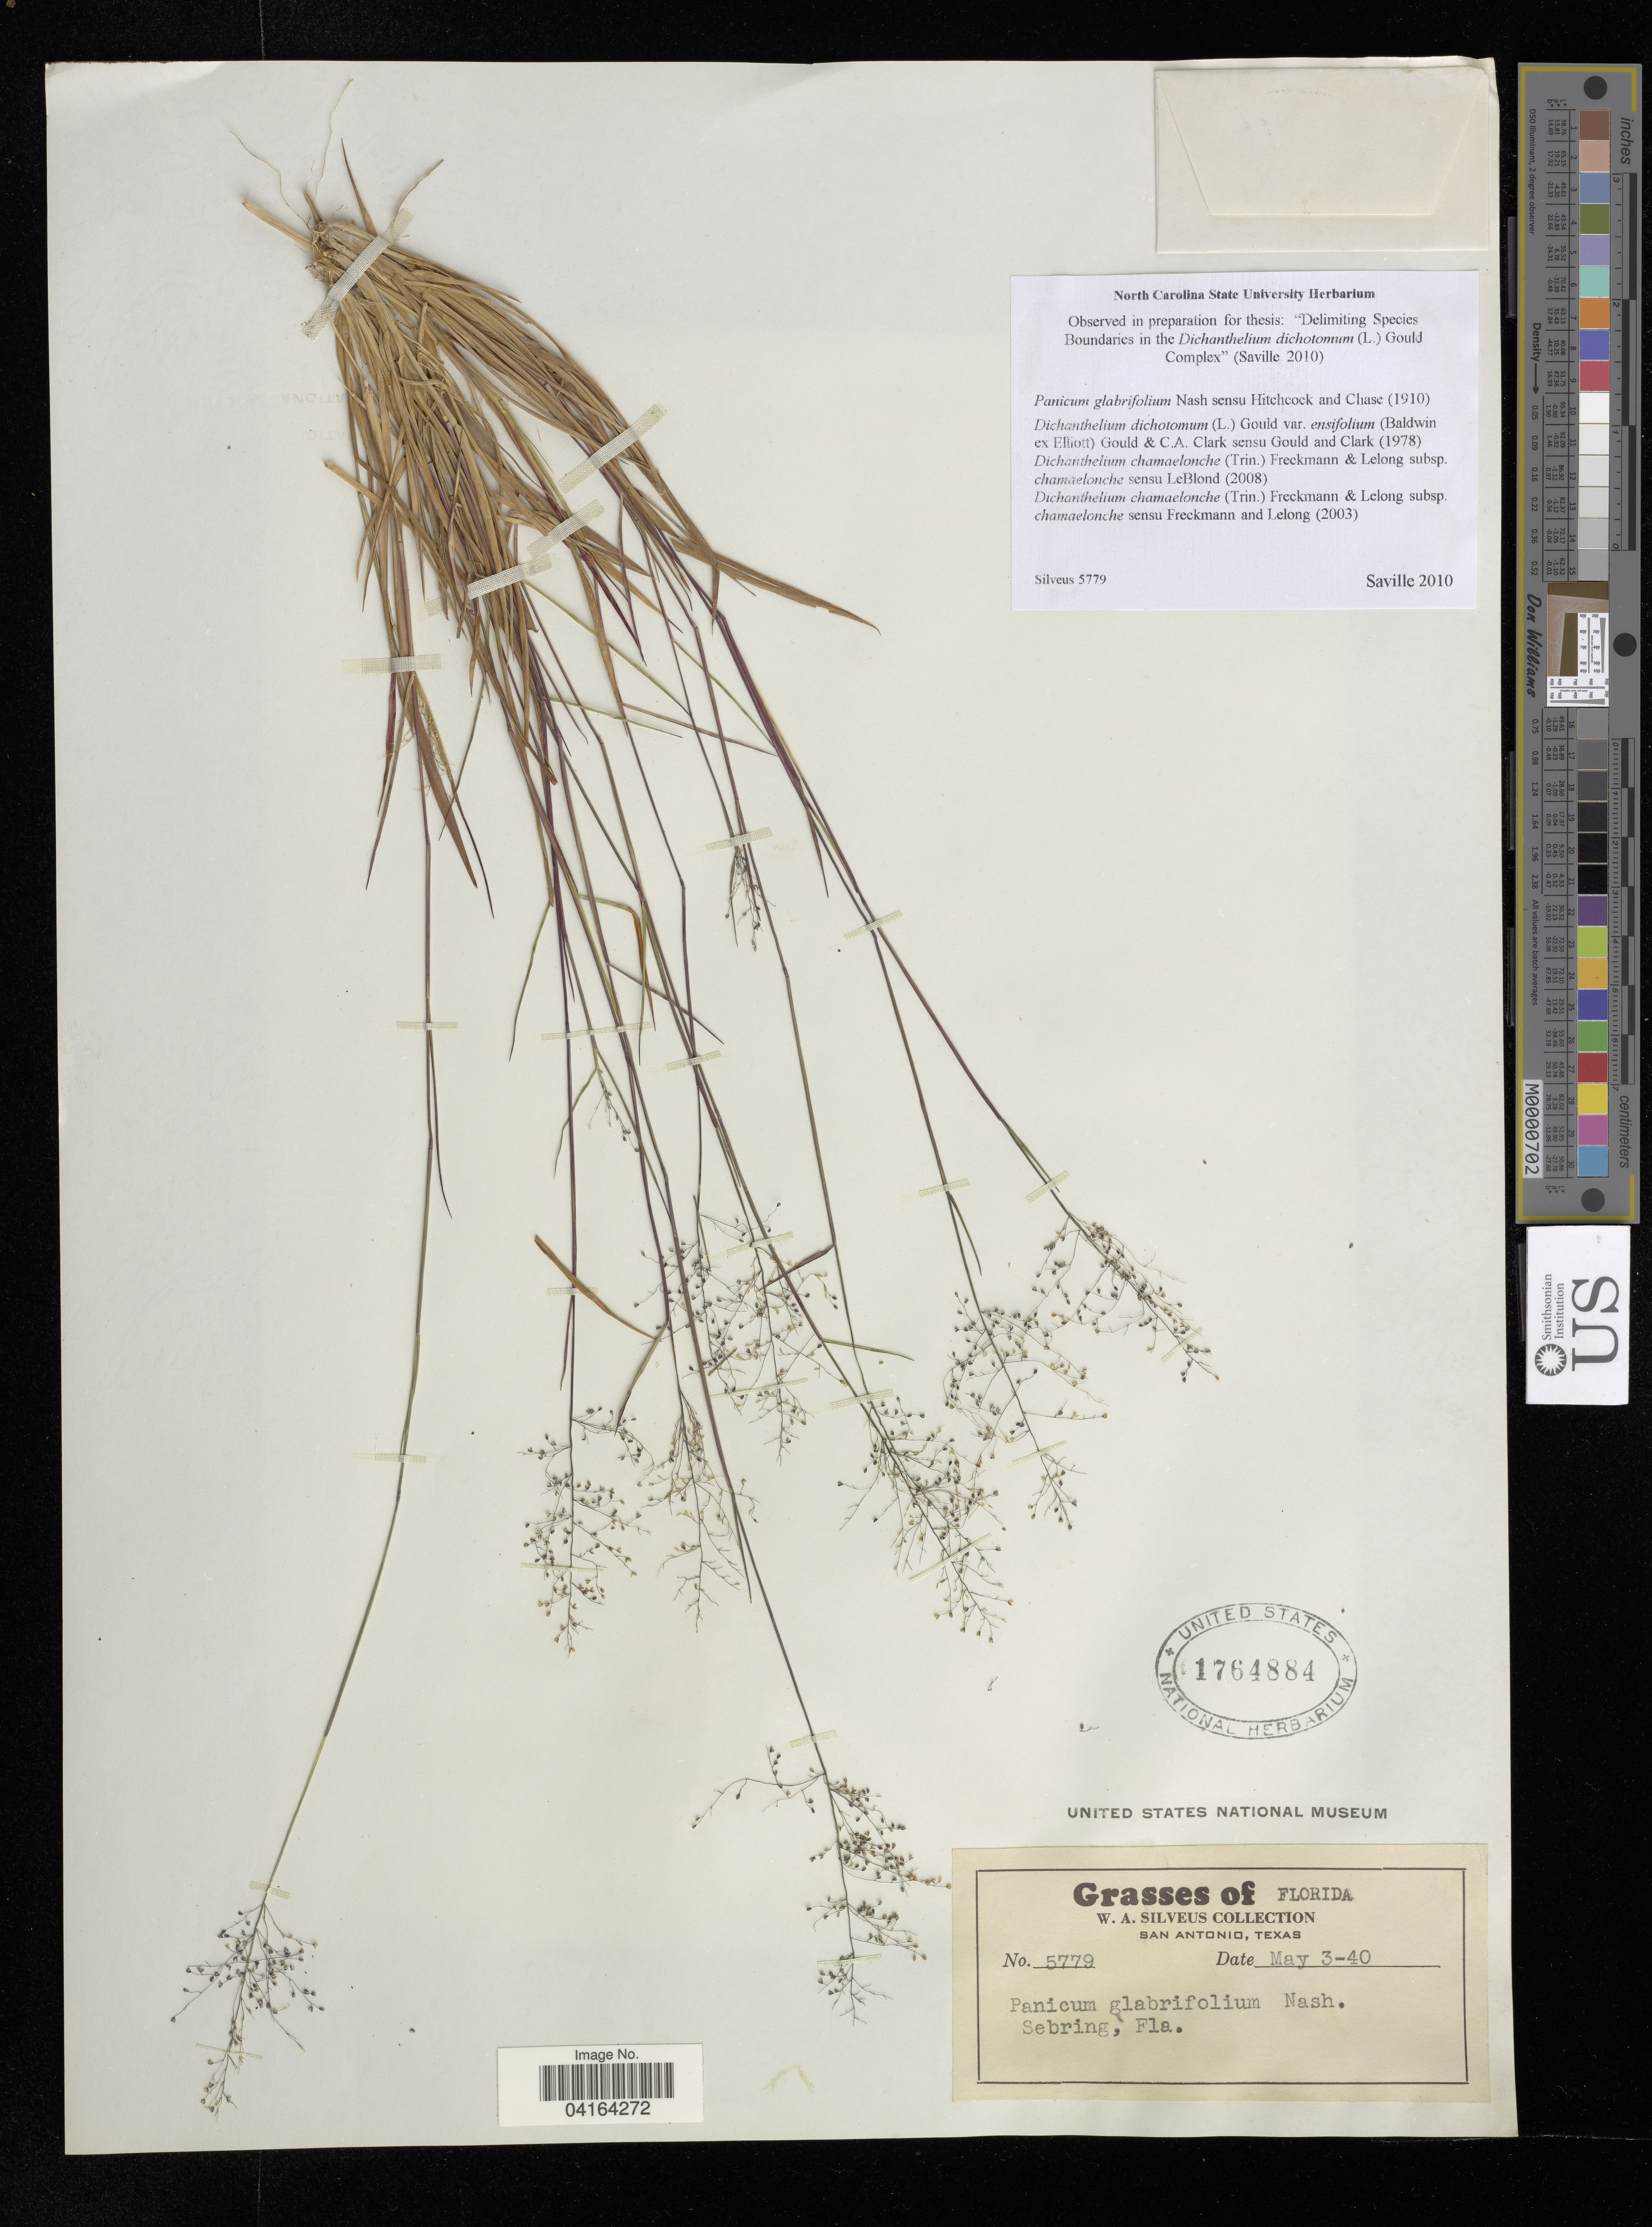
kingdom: Plantae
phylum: Tracheophyta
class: Liliopsida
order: Poales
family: Poaceae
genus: Dichanthelium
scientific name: Dichanthelium chamaelonche subsp. chamaelonche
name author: (Trin.) Freckmann & Lelong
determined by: Saville, A. C., (NCSC), North Carolina State University (UNITED STATES)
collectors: W. Silveus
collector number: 5779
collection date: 1940-05-03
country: United States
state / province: Florida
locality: Sebring, Fla.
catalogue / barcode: US 1764884